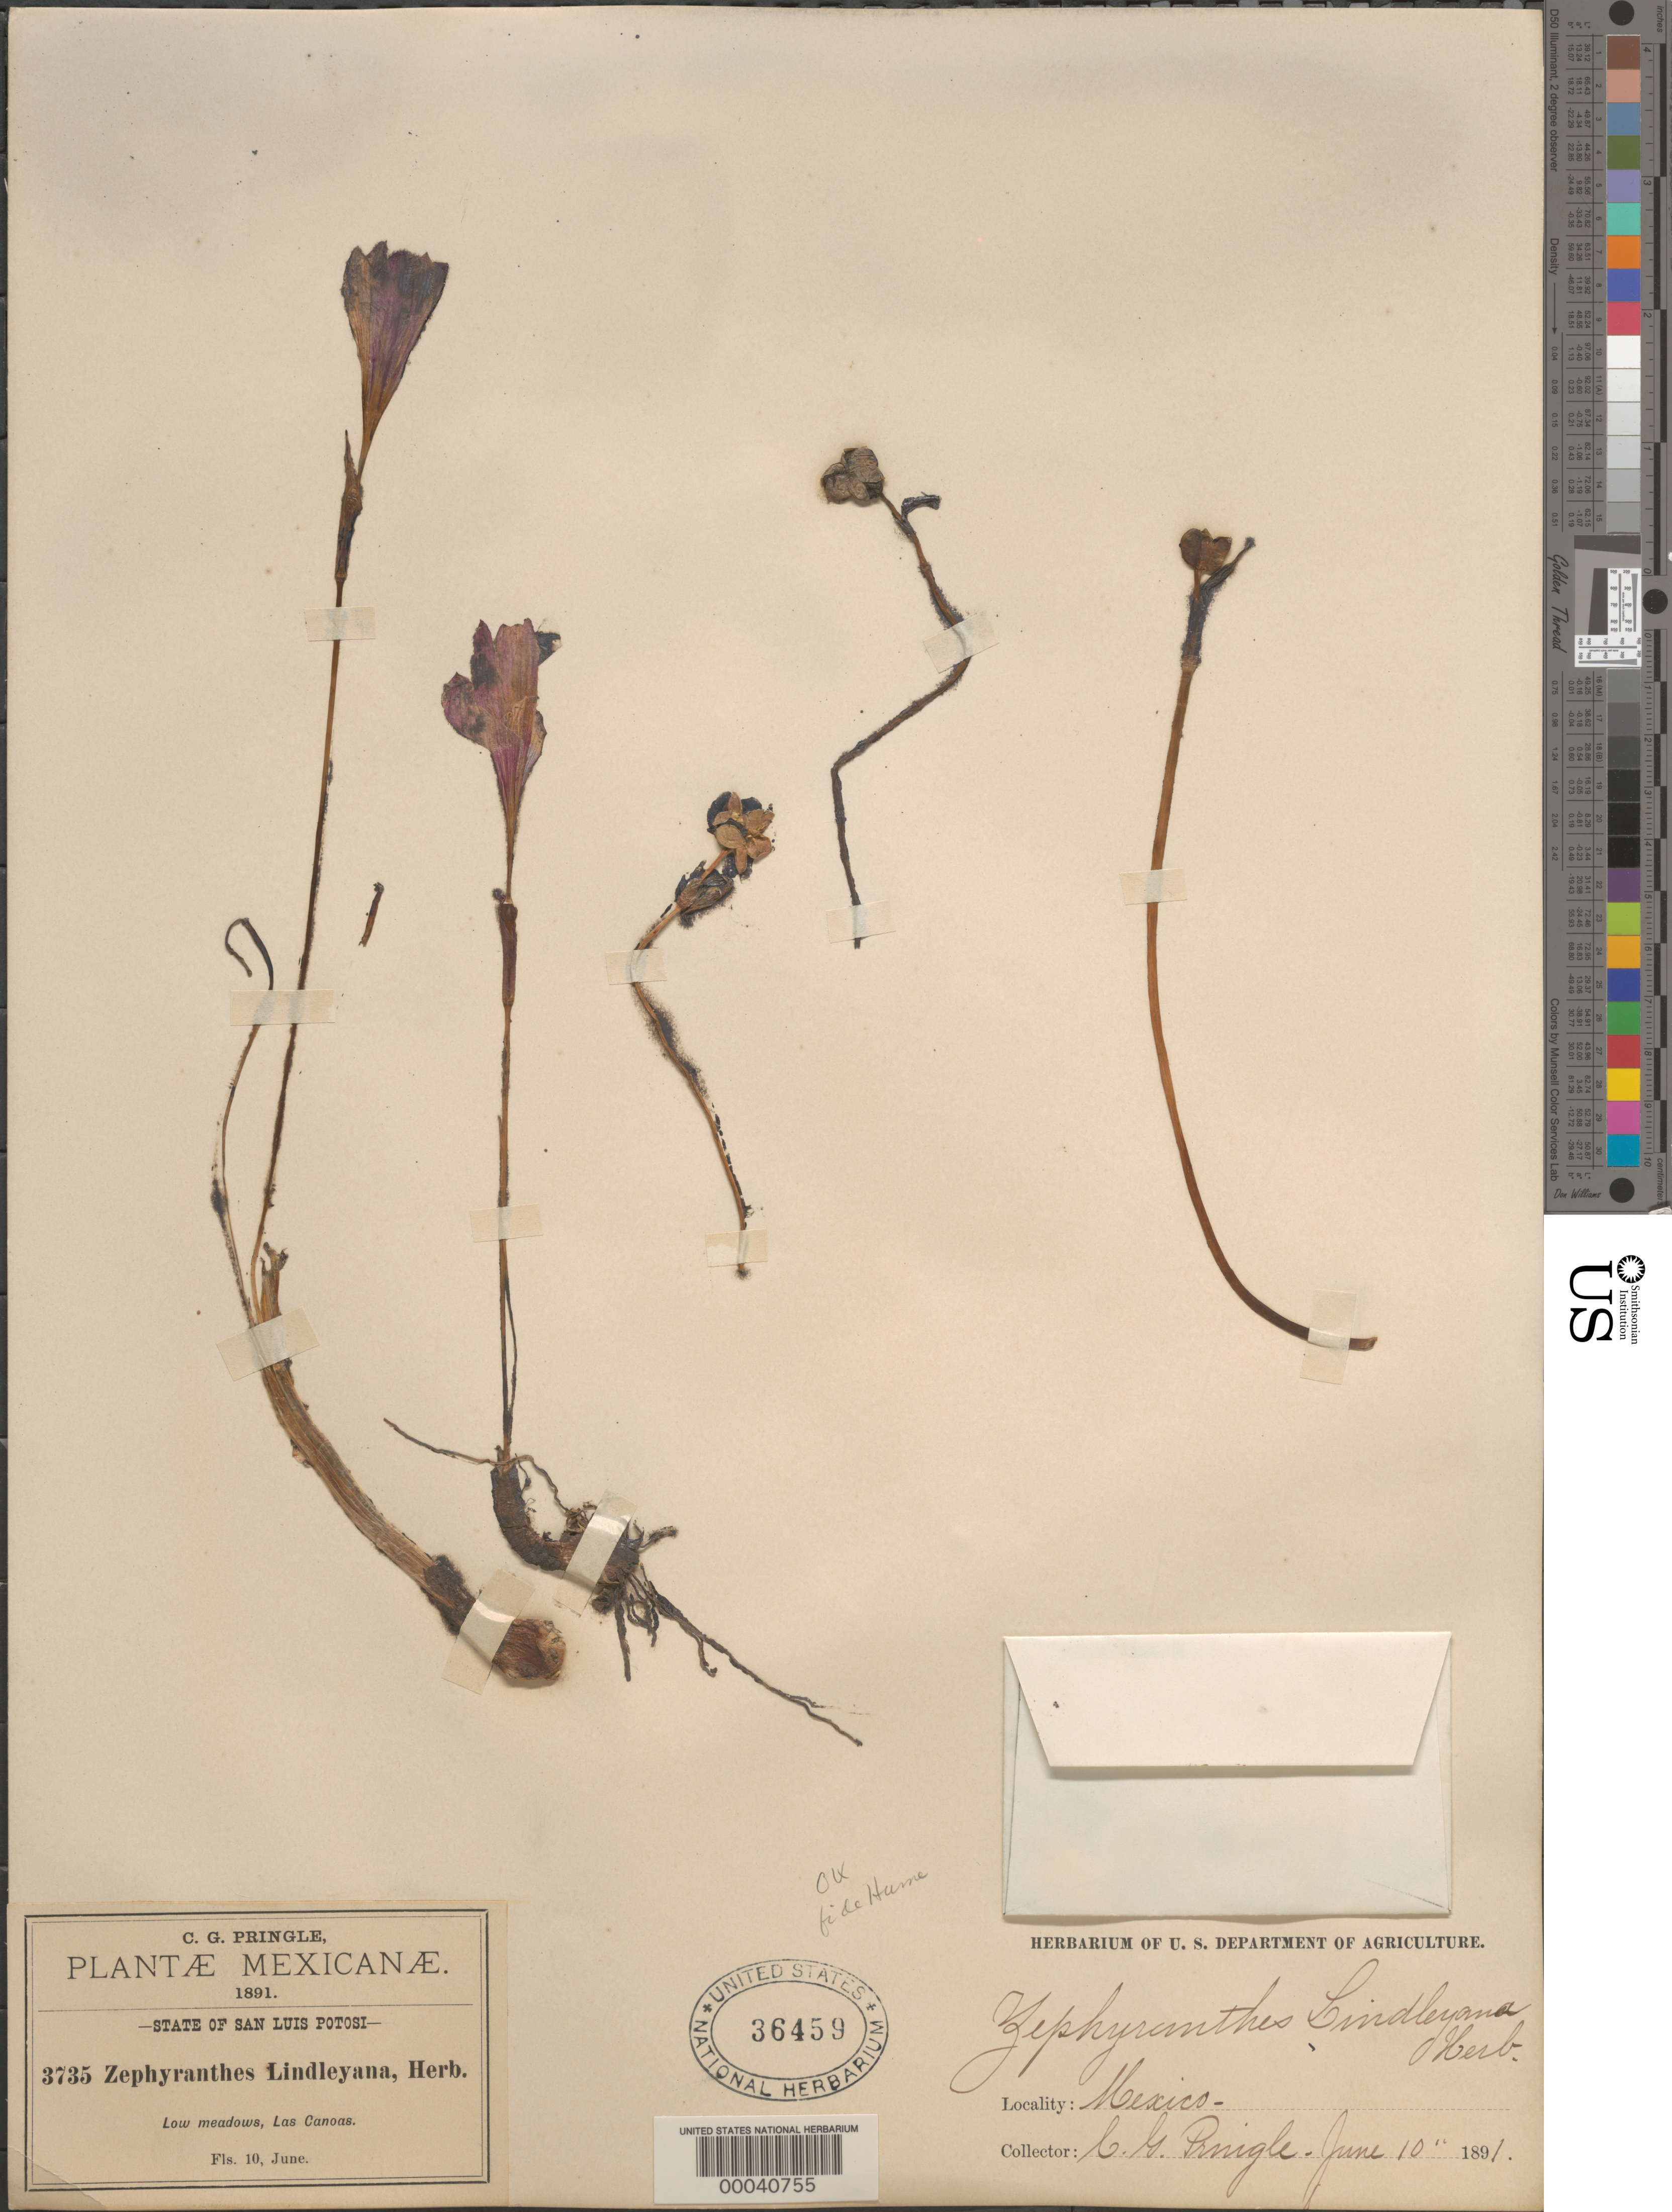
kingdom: Plantae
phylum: Tracheophyta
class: Liliopsida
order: Asparagales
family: Amaryllidaceae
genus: Zephyranthes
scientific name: Zephyranthes lindleyana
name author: Herb.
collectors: C. G. Pringle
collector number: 3735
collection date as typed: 10 Jun 1891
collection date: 1891-06-10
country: Mexico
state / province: San Luis Potosí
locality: Las canoas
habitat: Low meadows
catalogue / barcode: US 36459